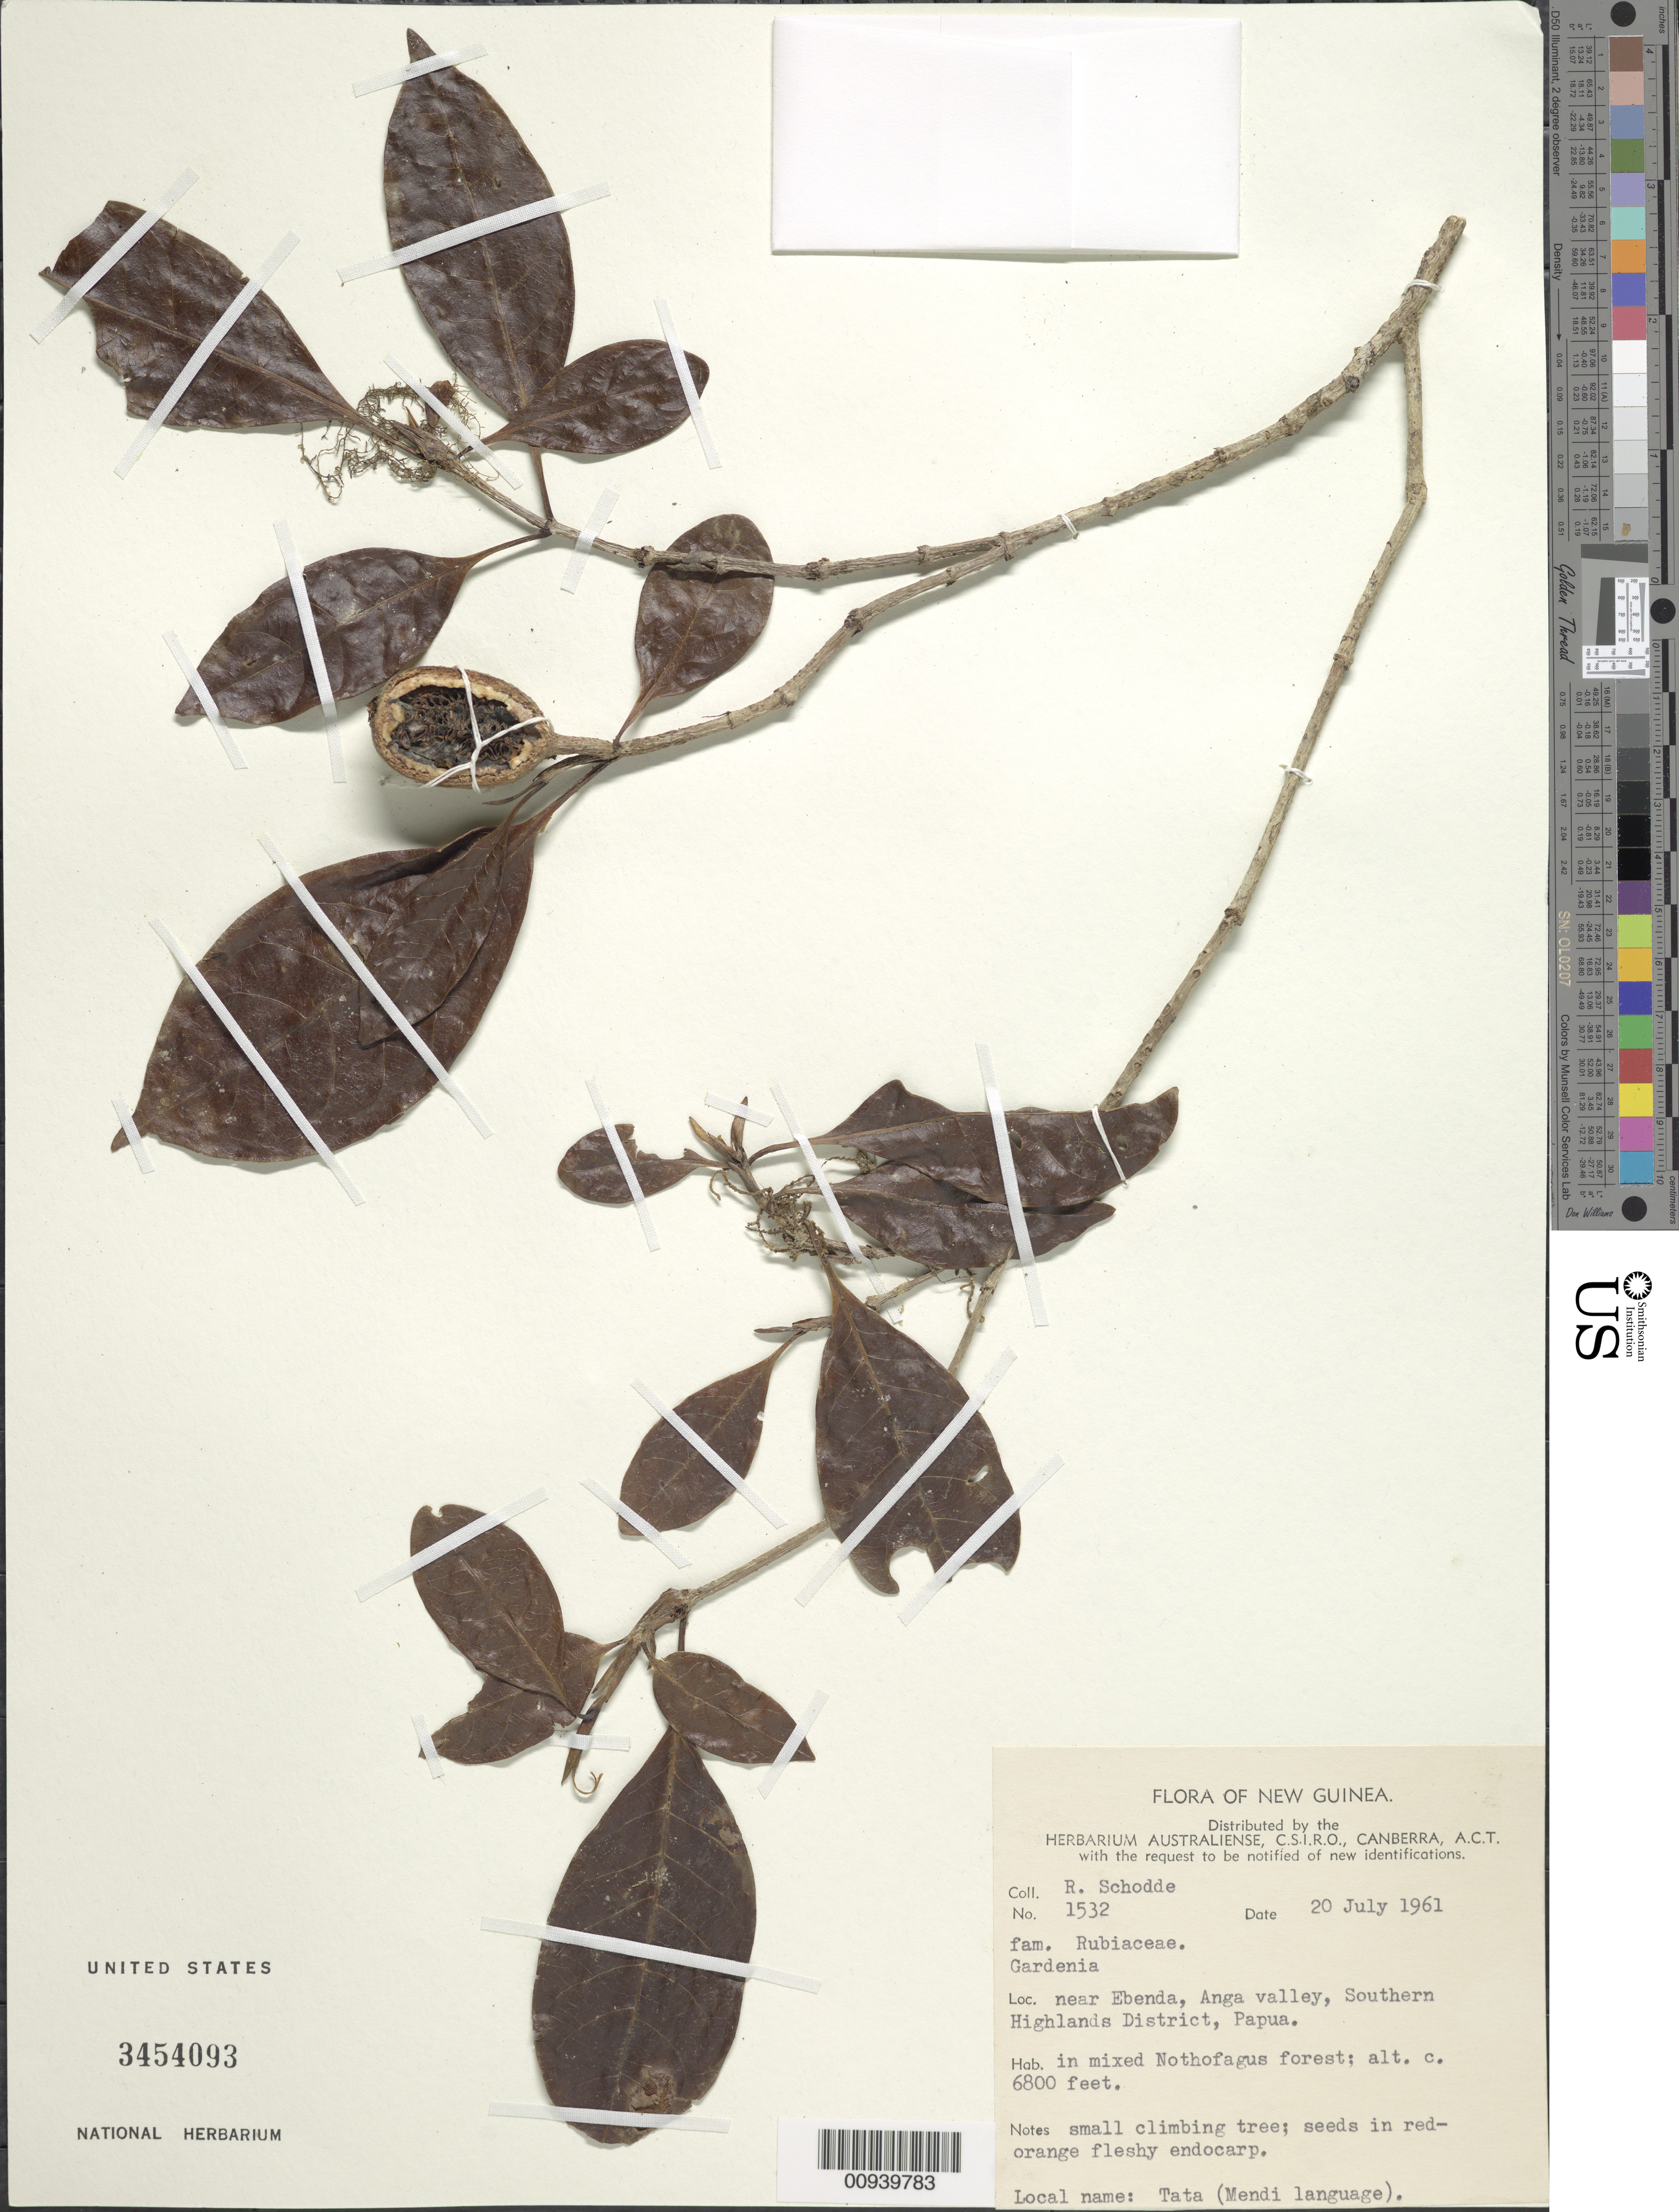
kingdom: Plantae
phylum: Tracheophyta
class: Magnoliopsida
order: Gentianales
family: Rubiaceae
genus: Gardenia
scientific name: Gardenia sp.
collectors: R. Schodde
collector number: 1532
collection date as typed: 20 Jul 1961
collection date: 1961-07-20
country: Papua New Guinea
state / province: Southern Highlands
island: New Guinea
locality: Near Ebenda, Anga Valley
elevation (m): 2073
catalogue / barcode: US 3454093